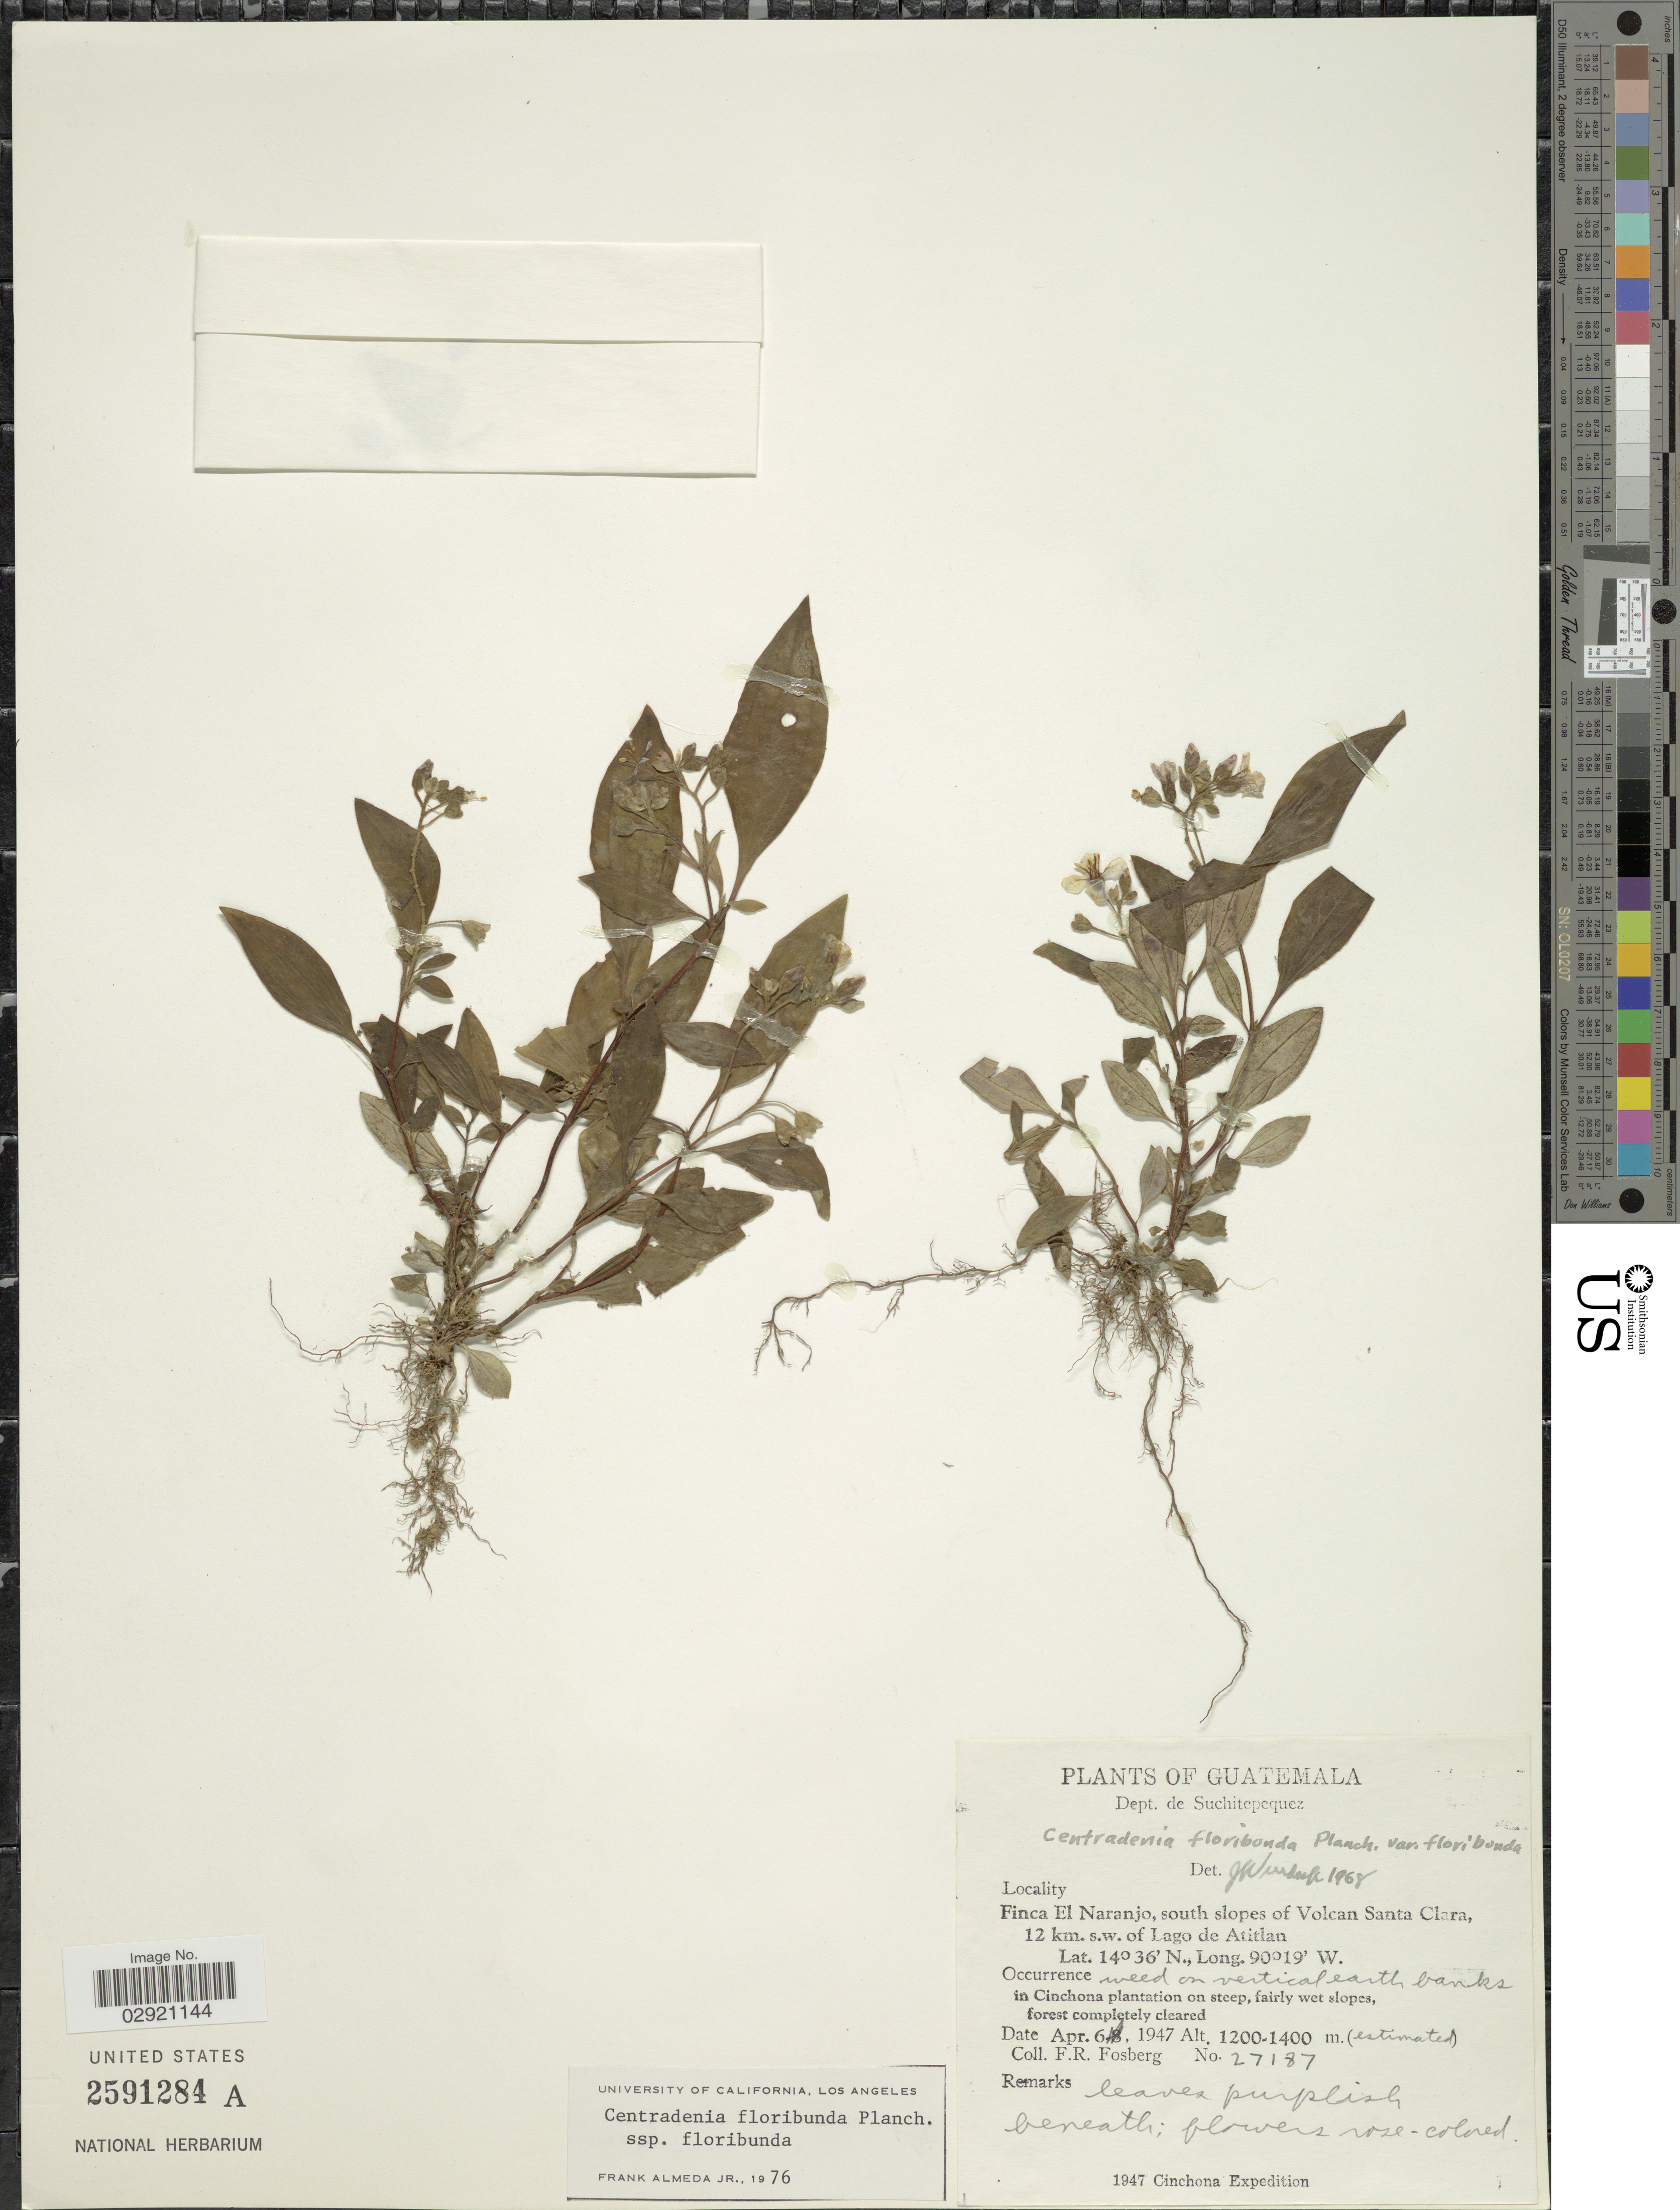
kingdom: Plantae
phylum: Tracheophyta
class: Magnoliopsida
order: Myrtales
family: Melastomataceae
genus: Centradenia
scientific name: Centradenia floribunda subsp. floribunda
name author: Planch.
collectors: F. R. Fosberg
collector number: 27187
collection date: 1947-04-06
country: Guatemala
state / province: Suchitepéquez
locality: Dept. de Suchitepequez. Finca El Naranjo, south slopes of Volcan Santa Clara, 12 km. s.w. of Lago de Atitlan.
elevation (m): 1200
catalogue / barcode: US 2591284A